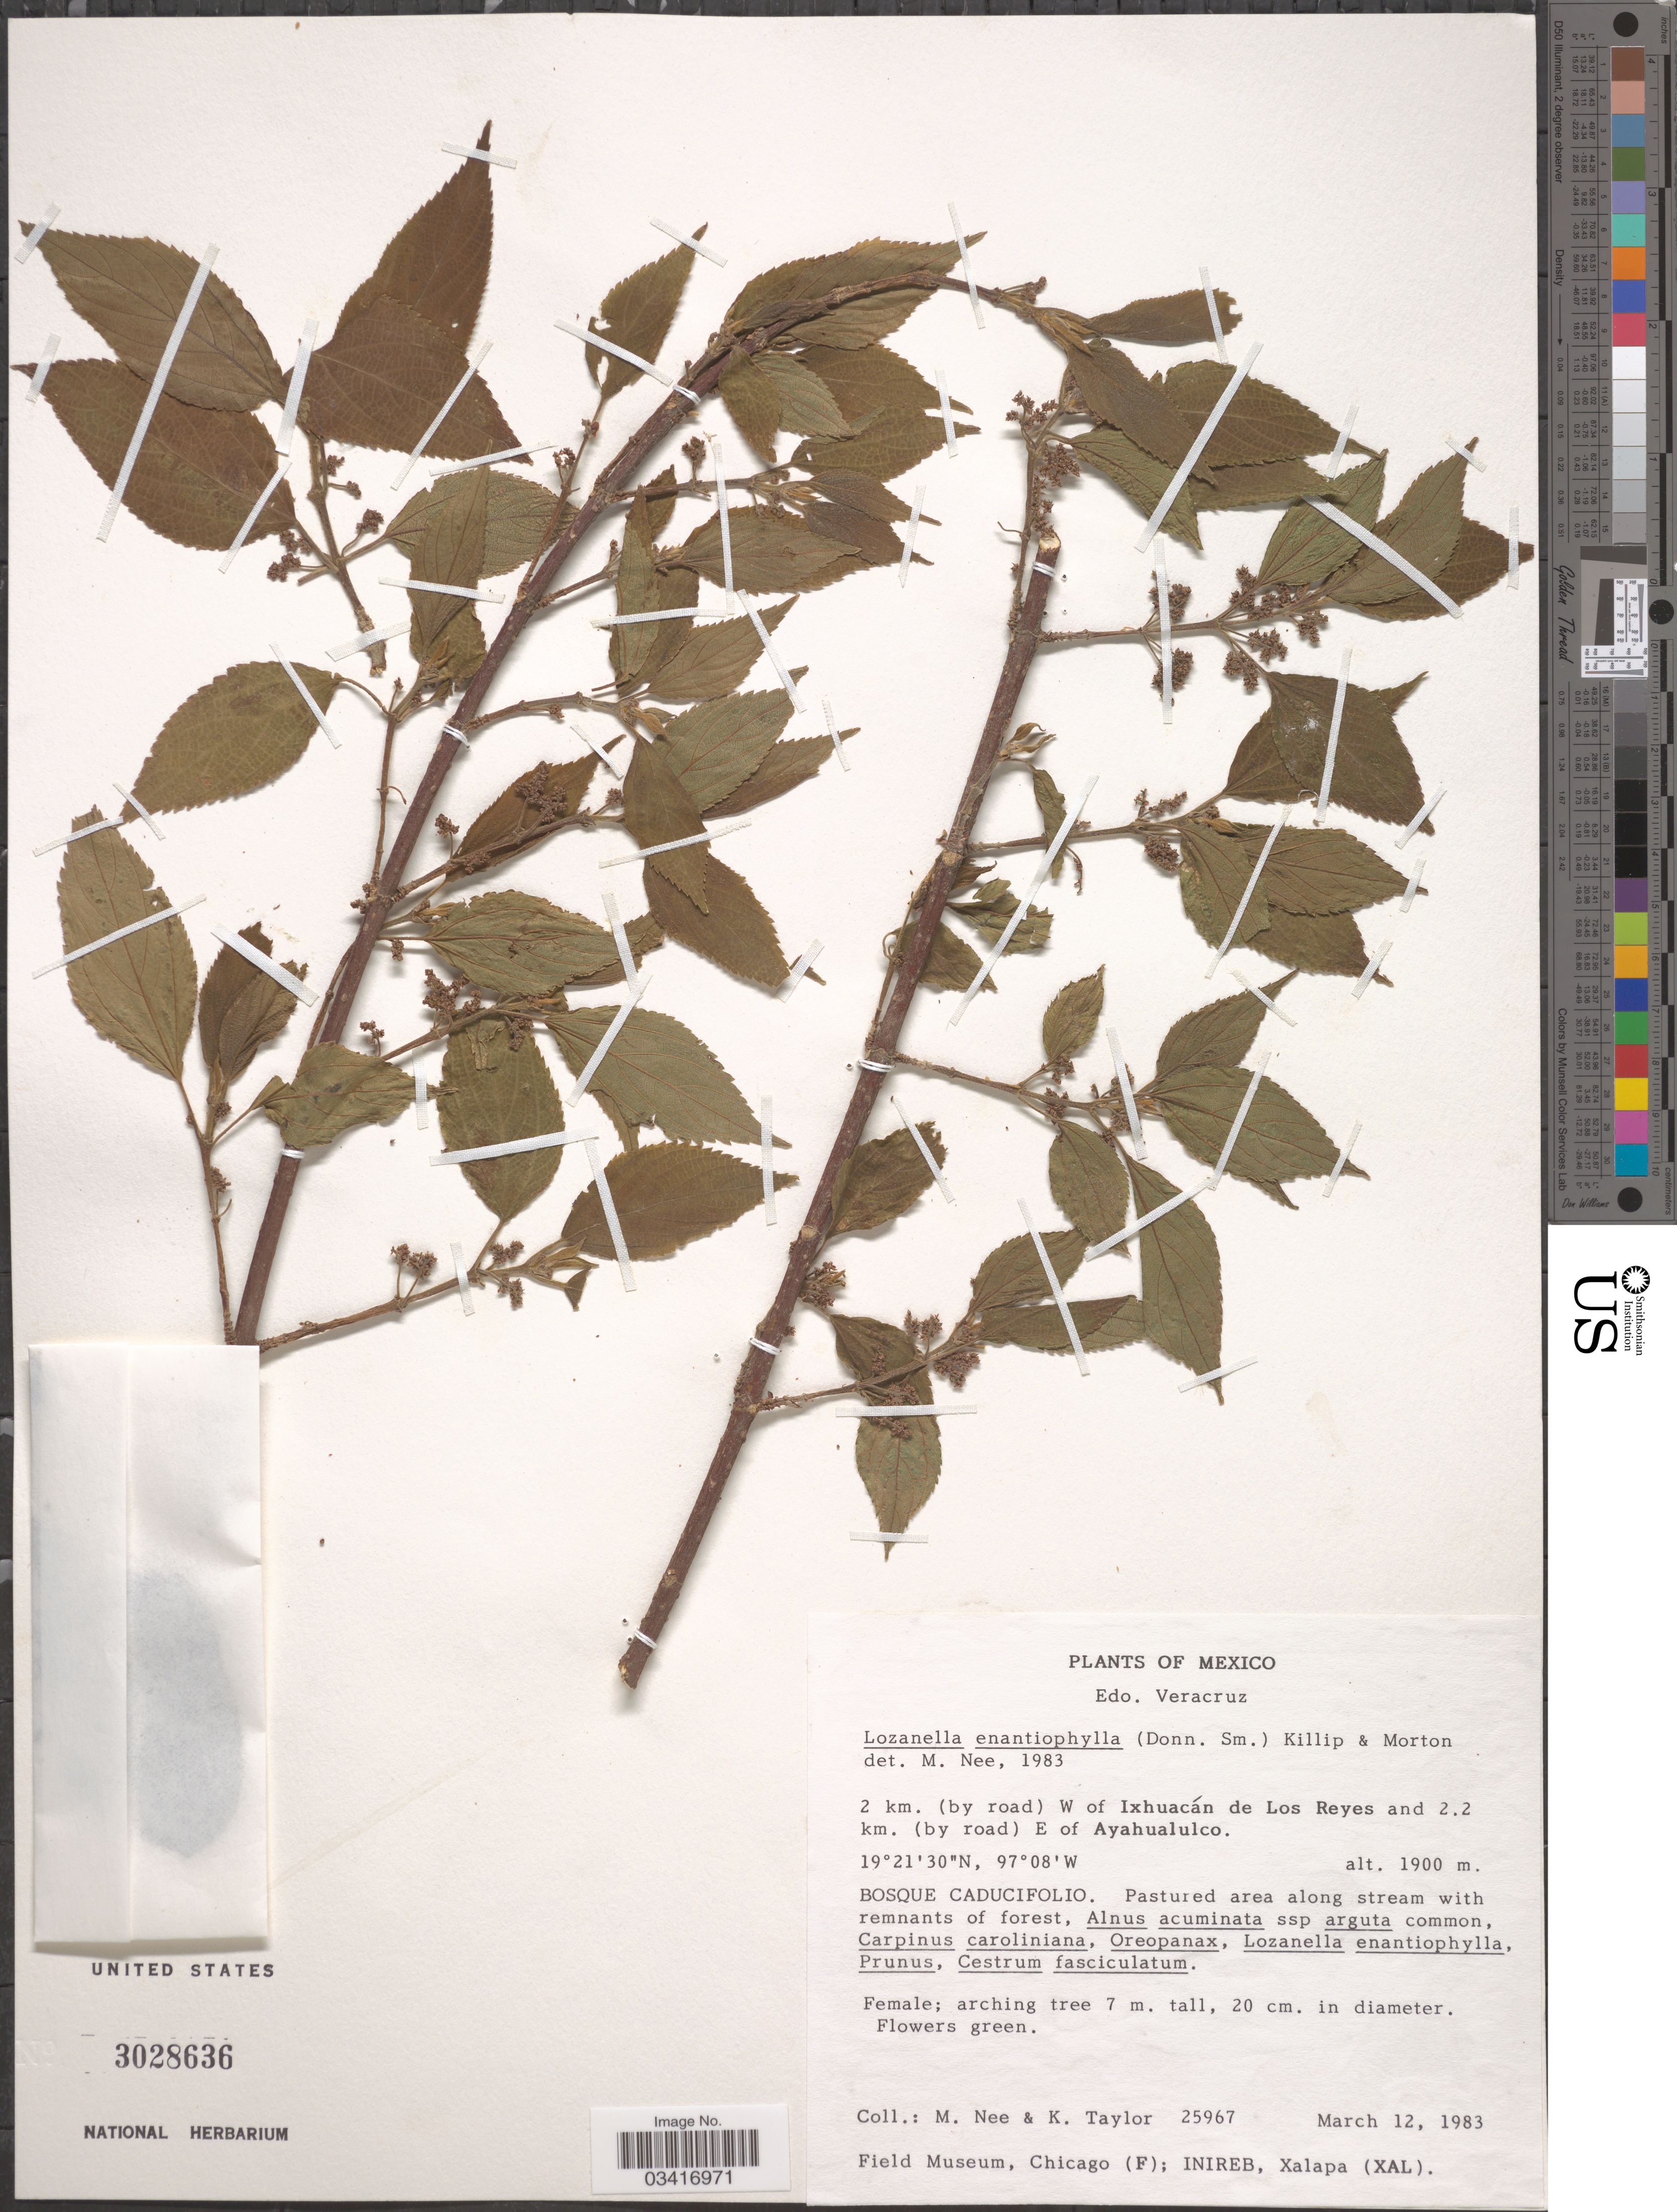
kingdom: Plantae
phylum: Tracheophyta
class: Magnoliopsida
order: Rosales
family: Cannabaceae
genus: Lozanella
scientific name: Lozanella enantiophylla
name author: (Donn. Sm.) Killip & C.V. Morton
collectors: M. Nee & K. Taylor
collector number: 25967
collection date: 1983-03-12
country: Mexico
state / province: Veracruz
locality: Edo. Veracruz. 2 km. (by road) W of Ixhuacán de Los Reyes and 2.2 km. (by road) E of Ayahualulco.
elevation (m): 1900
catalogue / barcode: US 3028636